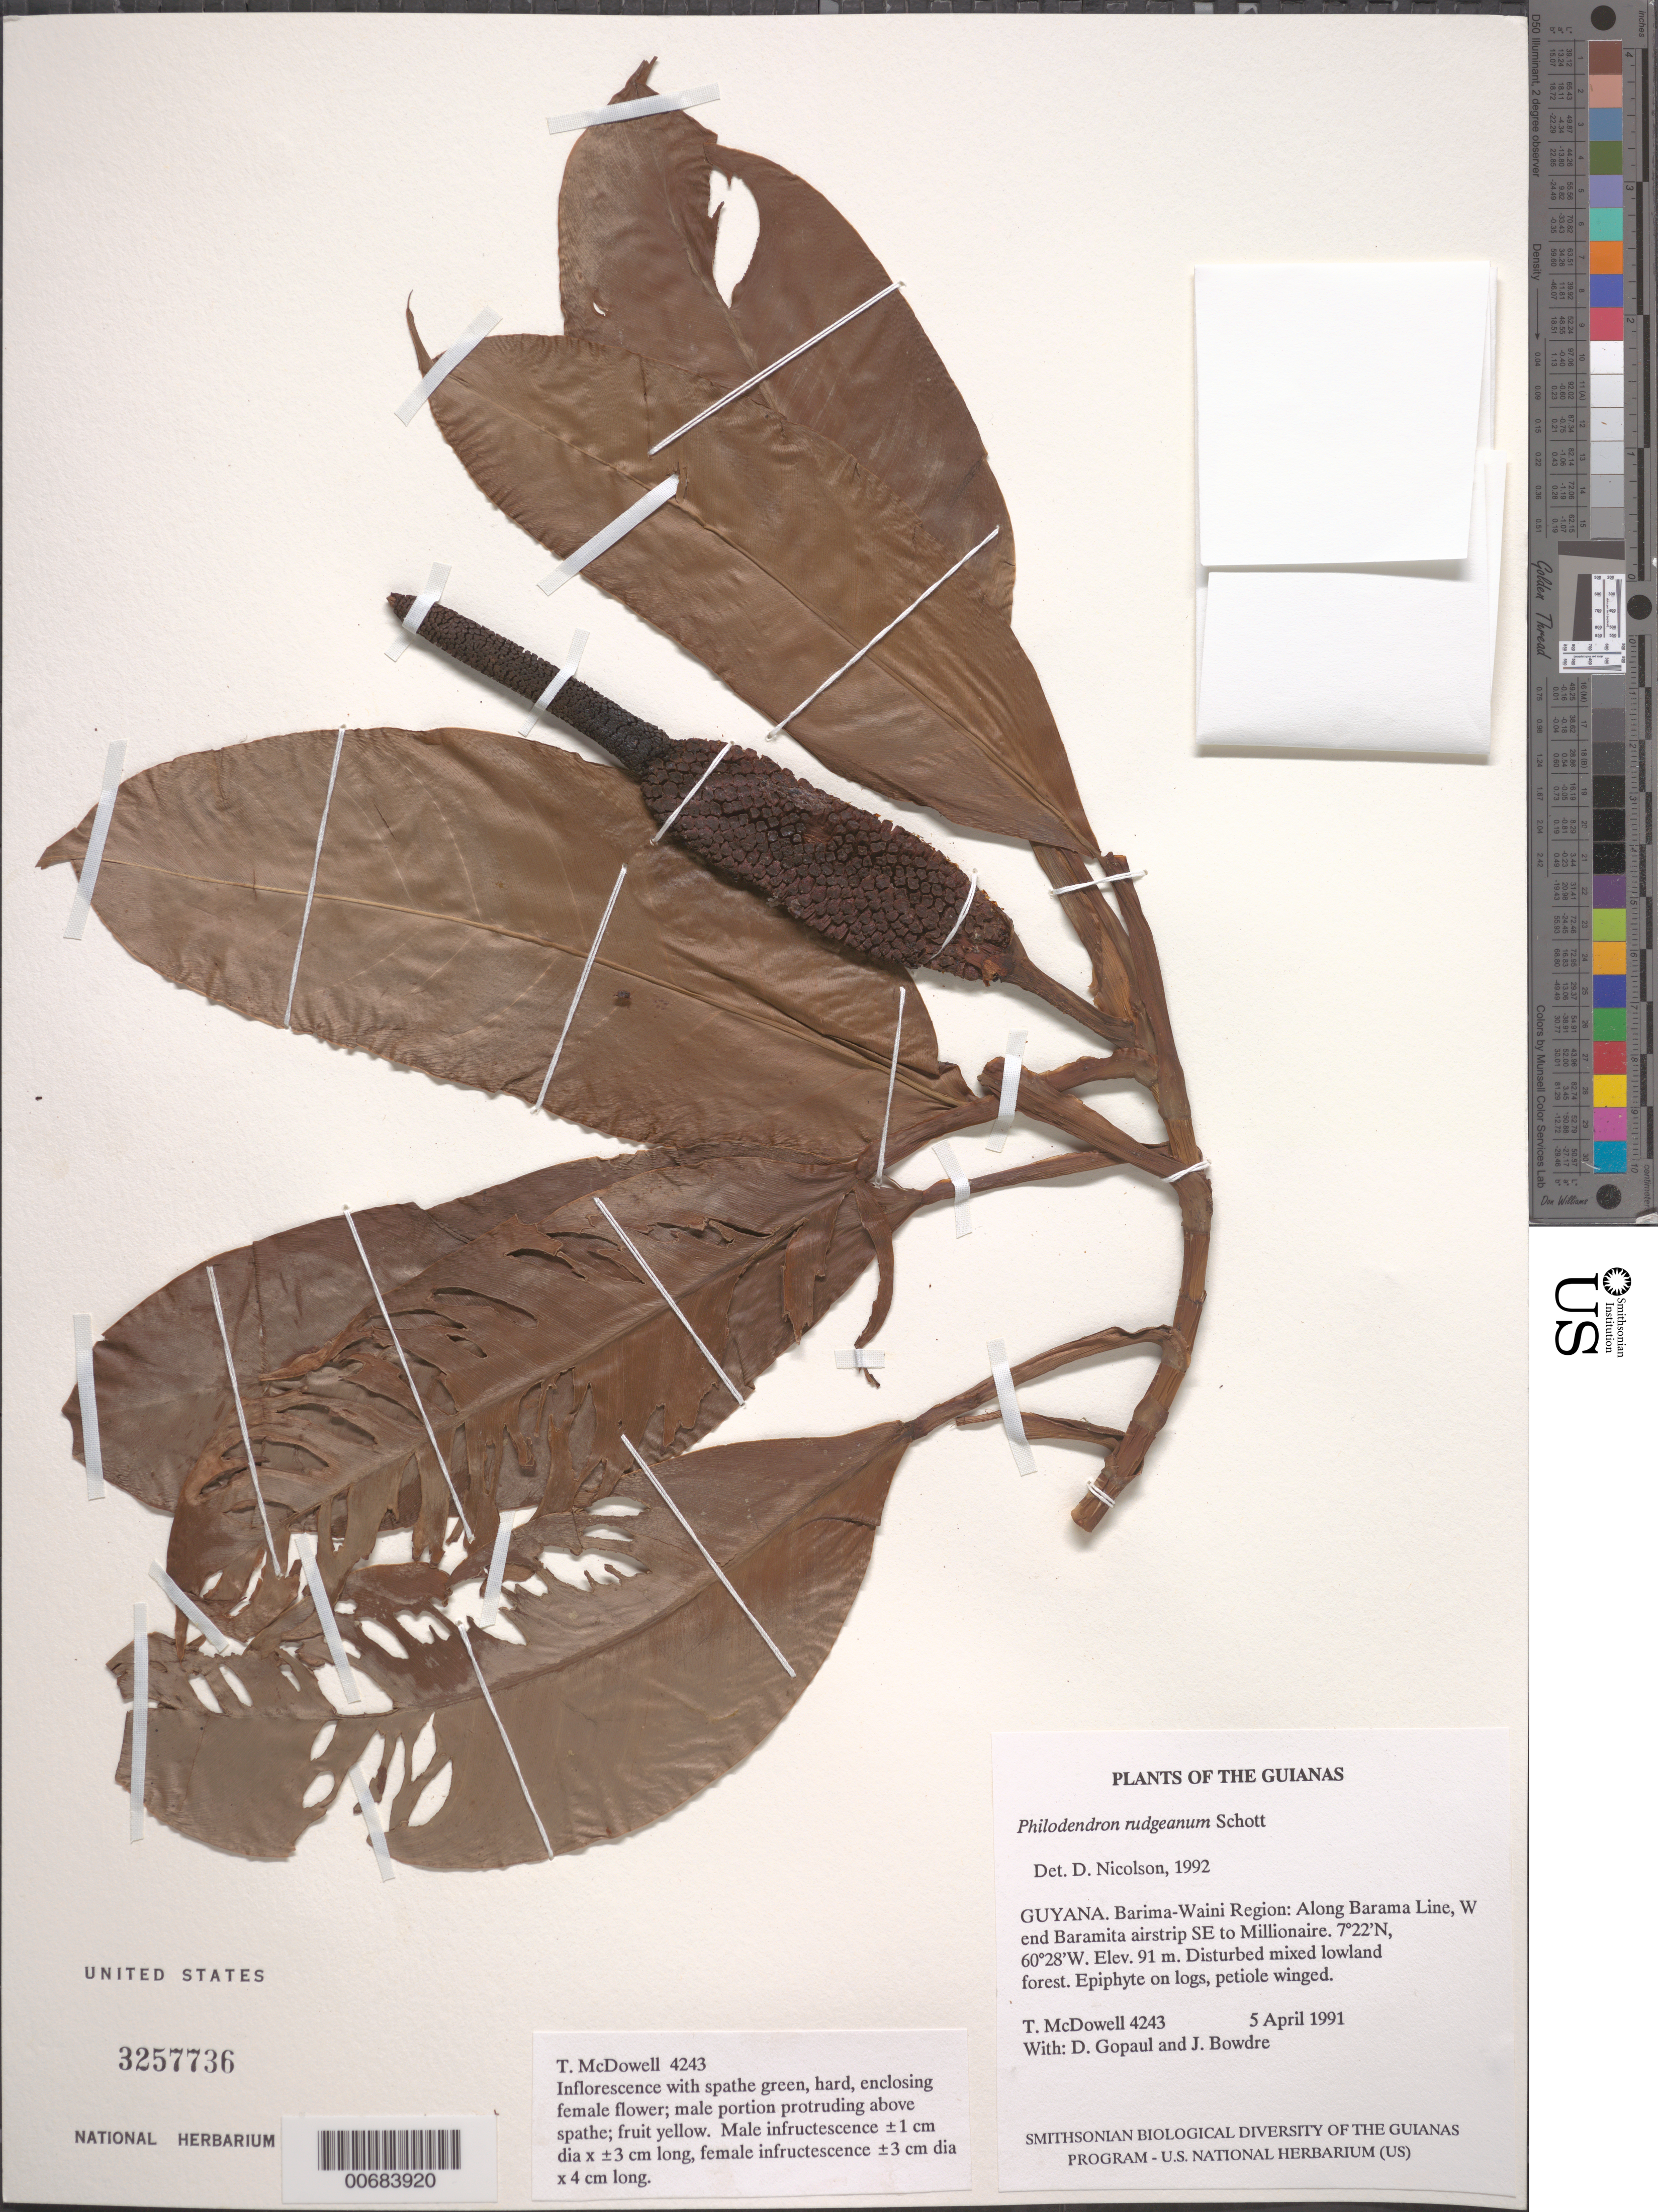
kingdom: Plantae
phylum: Tracheophyta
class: Liliopsida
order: Alismatales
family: Araceae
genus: Philodendron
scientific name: Philodendron rudgeanum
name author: Schott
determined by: Nicolson, Dan H.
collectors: T. McDowell, D. Gopaul & J. Bowdre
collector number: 4243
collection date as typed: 5 April 1991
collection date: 1991-04-05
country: Guyana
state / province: Barima-Waini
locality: Along Barama Line, W end Baramita airstrip SE to Millionaire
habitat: Disturbed mixed lowland forest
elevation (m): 91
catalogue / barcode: US 3257736